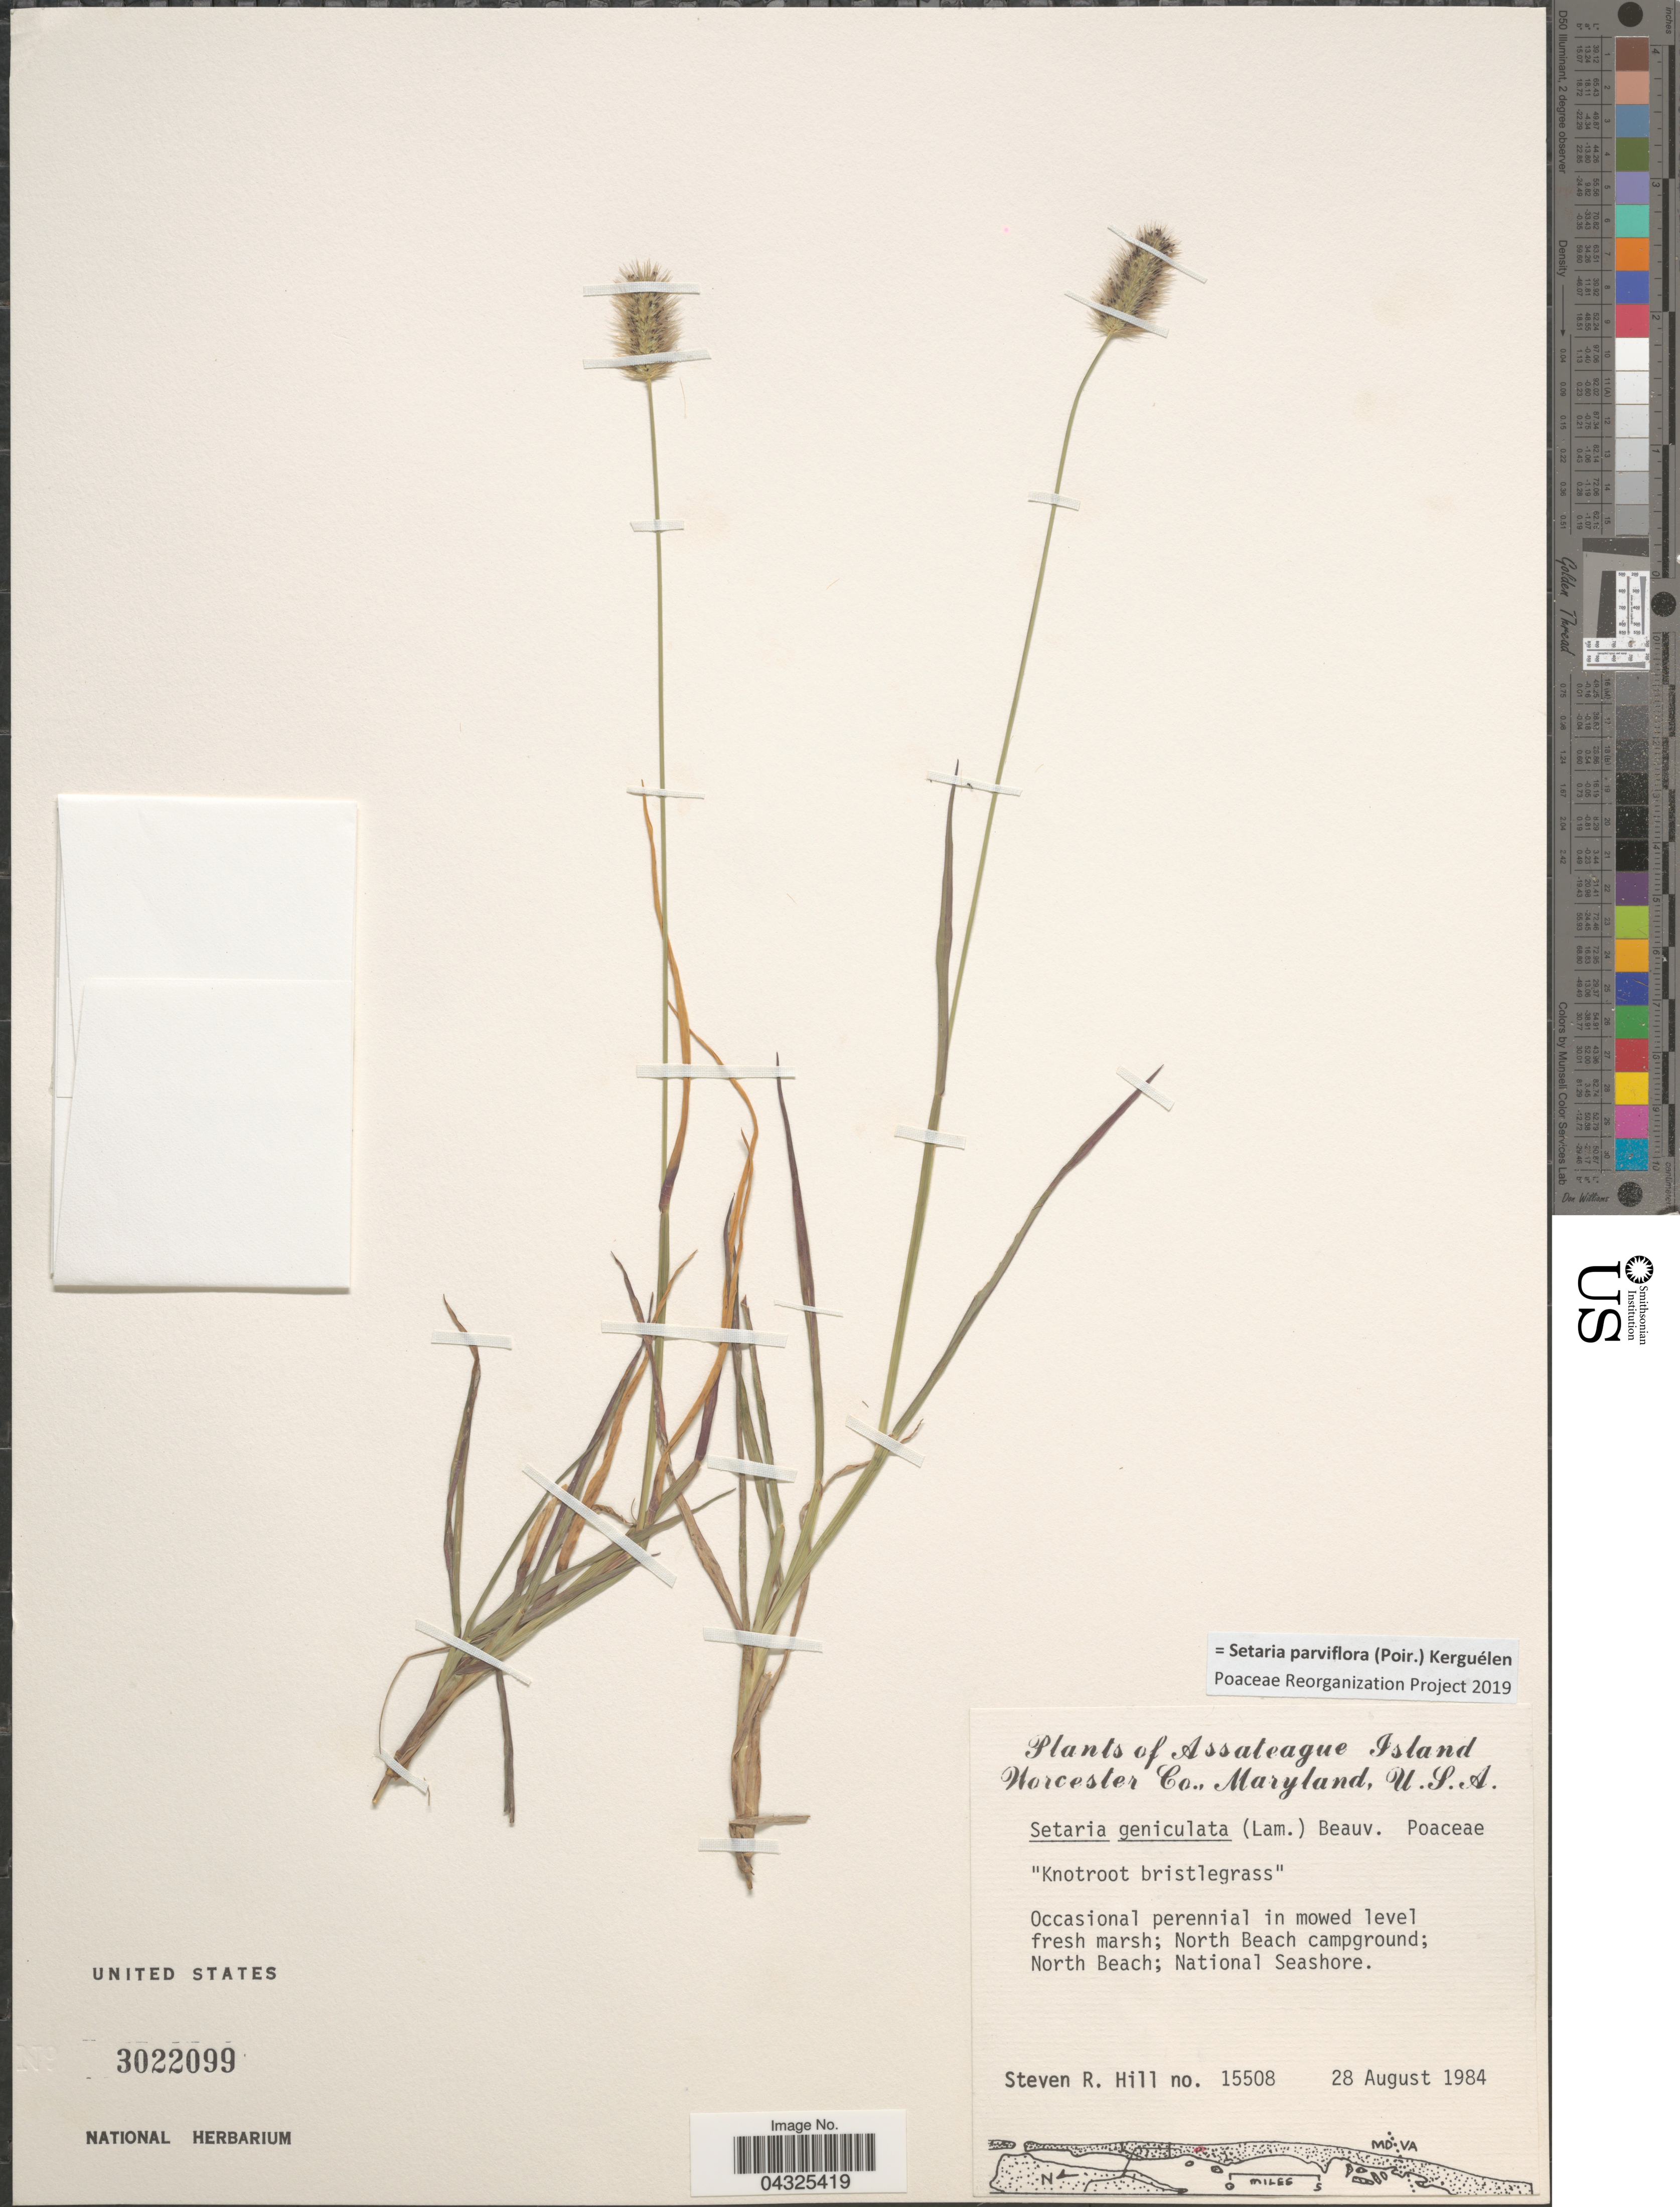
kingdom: Plantae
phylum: Tracheophyta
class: Liliopsida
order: Poales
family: Poaceae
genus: Setaria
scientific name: Setaria parviflora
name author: (Poir.) Kerguélen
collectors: S. R. Hill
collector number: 15508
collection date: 1984-08-28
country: United States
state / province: Maryland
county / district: Worcester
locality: Assateague Island. Worcester Co. North Beach campground; North Beach; National Seashore.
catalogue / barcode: US 3022099